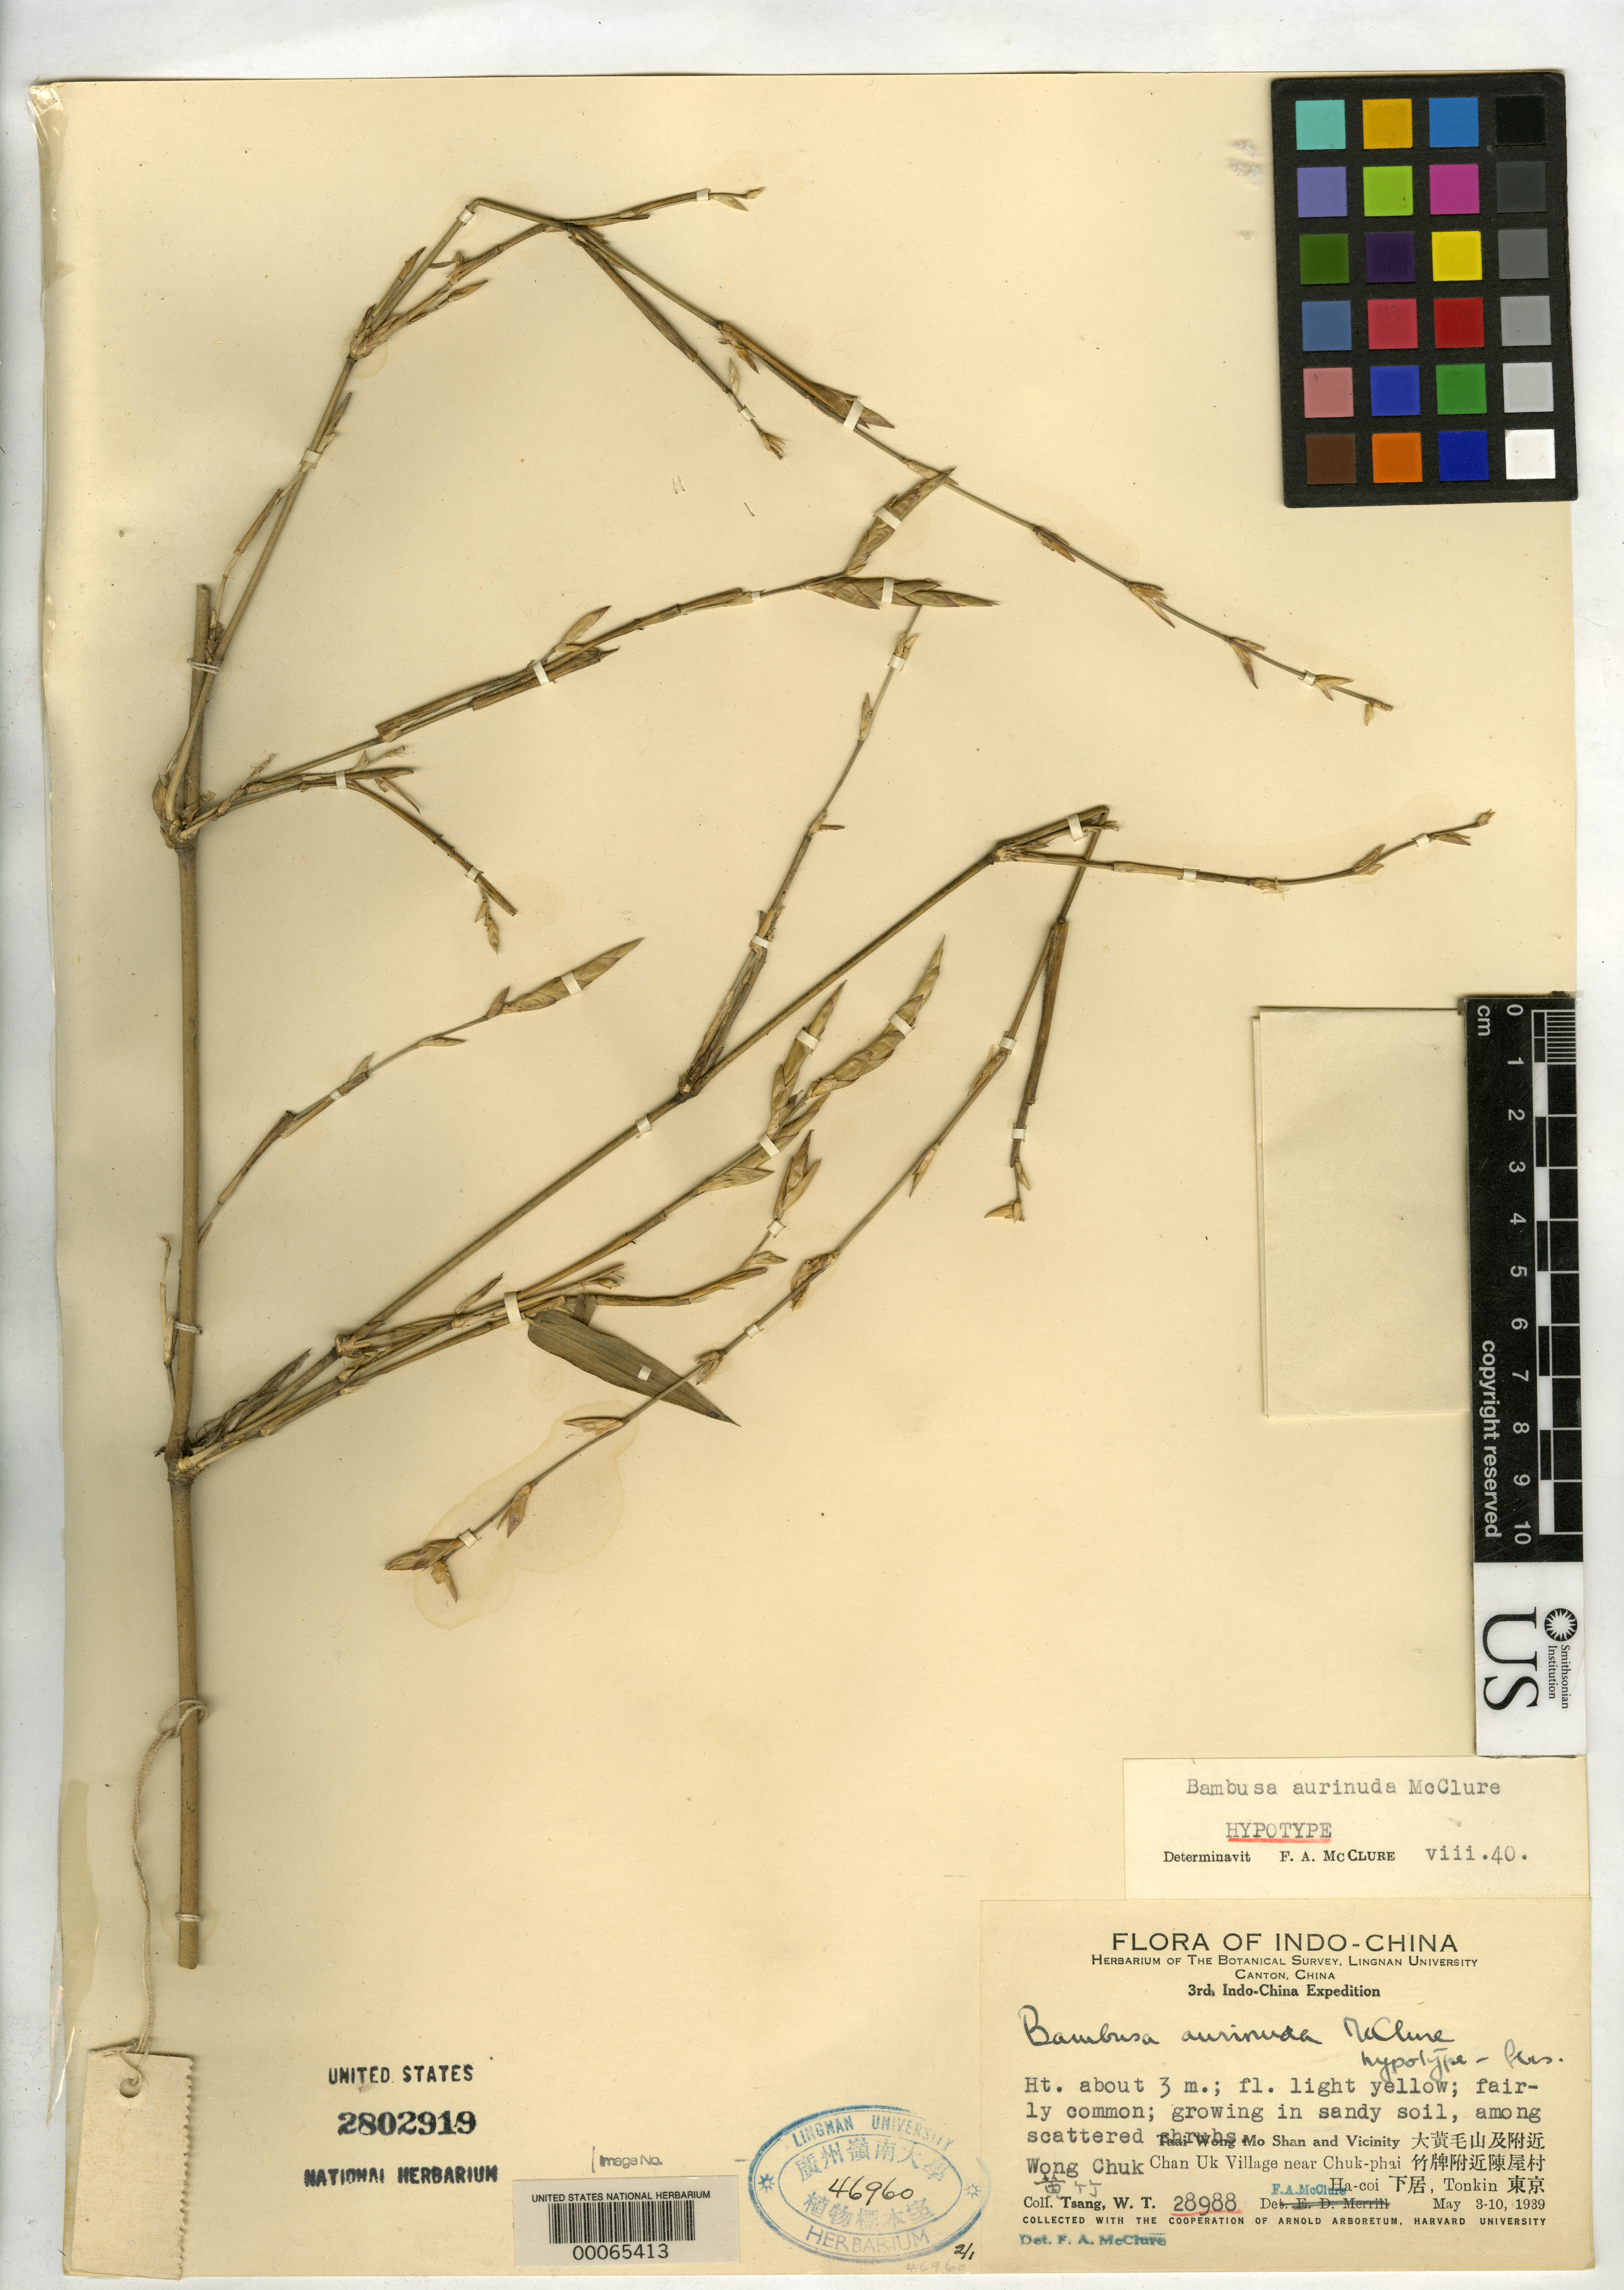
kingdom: Plantae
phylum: Tracheophyta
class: Liliopsida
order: Poales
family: Poaceae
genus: Bambusa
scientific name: Bambusa aurinuda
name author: McClure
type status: Paratype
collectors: W. T. Tsang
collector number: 28988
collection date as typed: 03 May 1939 to 10 May 1939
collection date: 1939-05-03/1939-05-10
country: Vietnam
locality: Chan Uk viillage near Chuk-phai.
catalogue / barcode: US 2802919